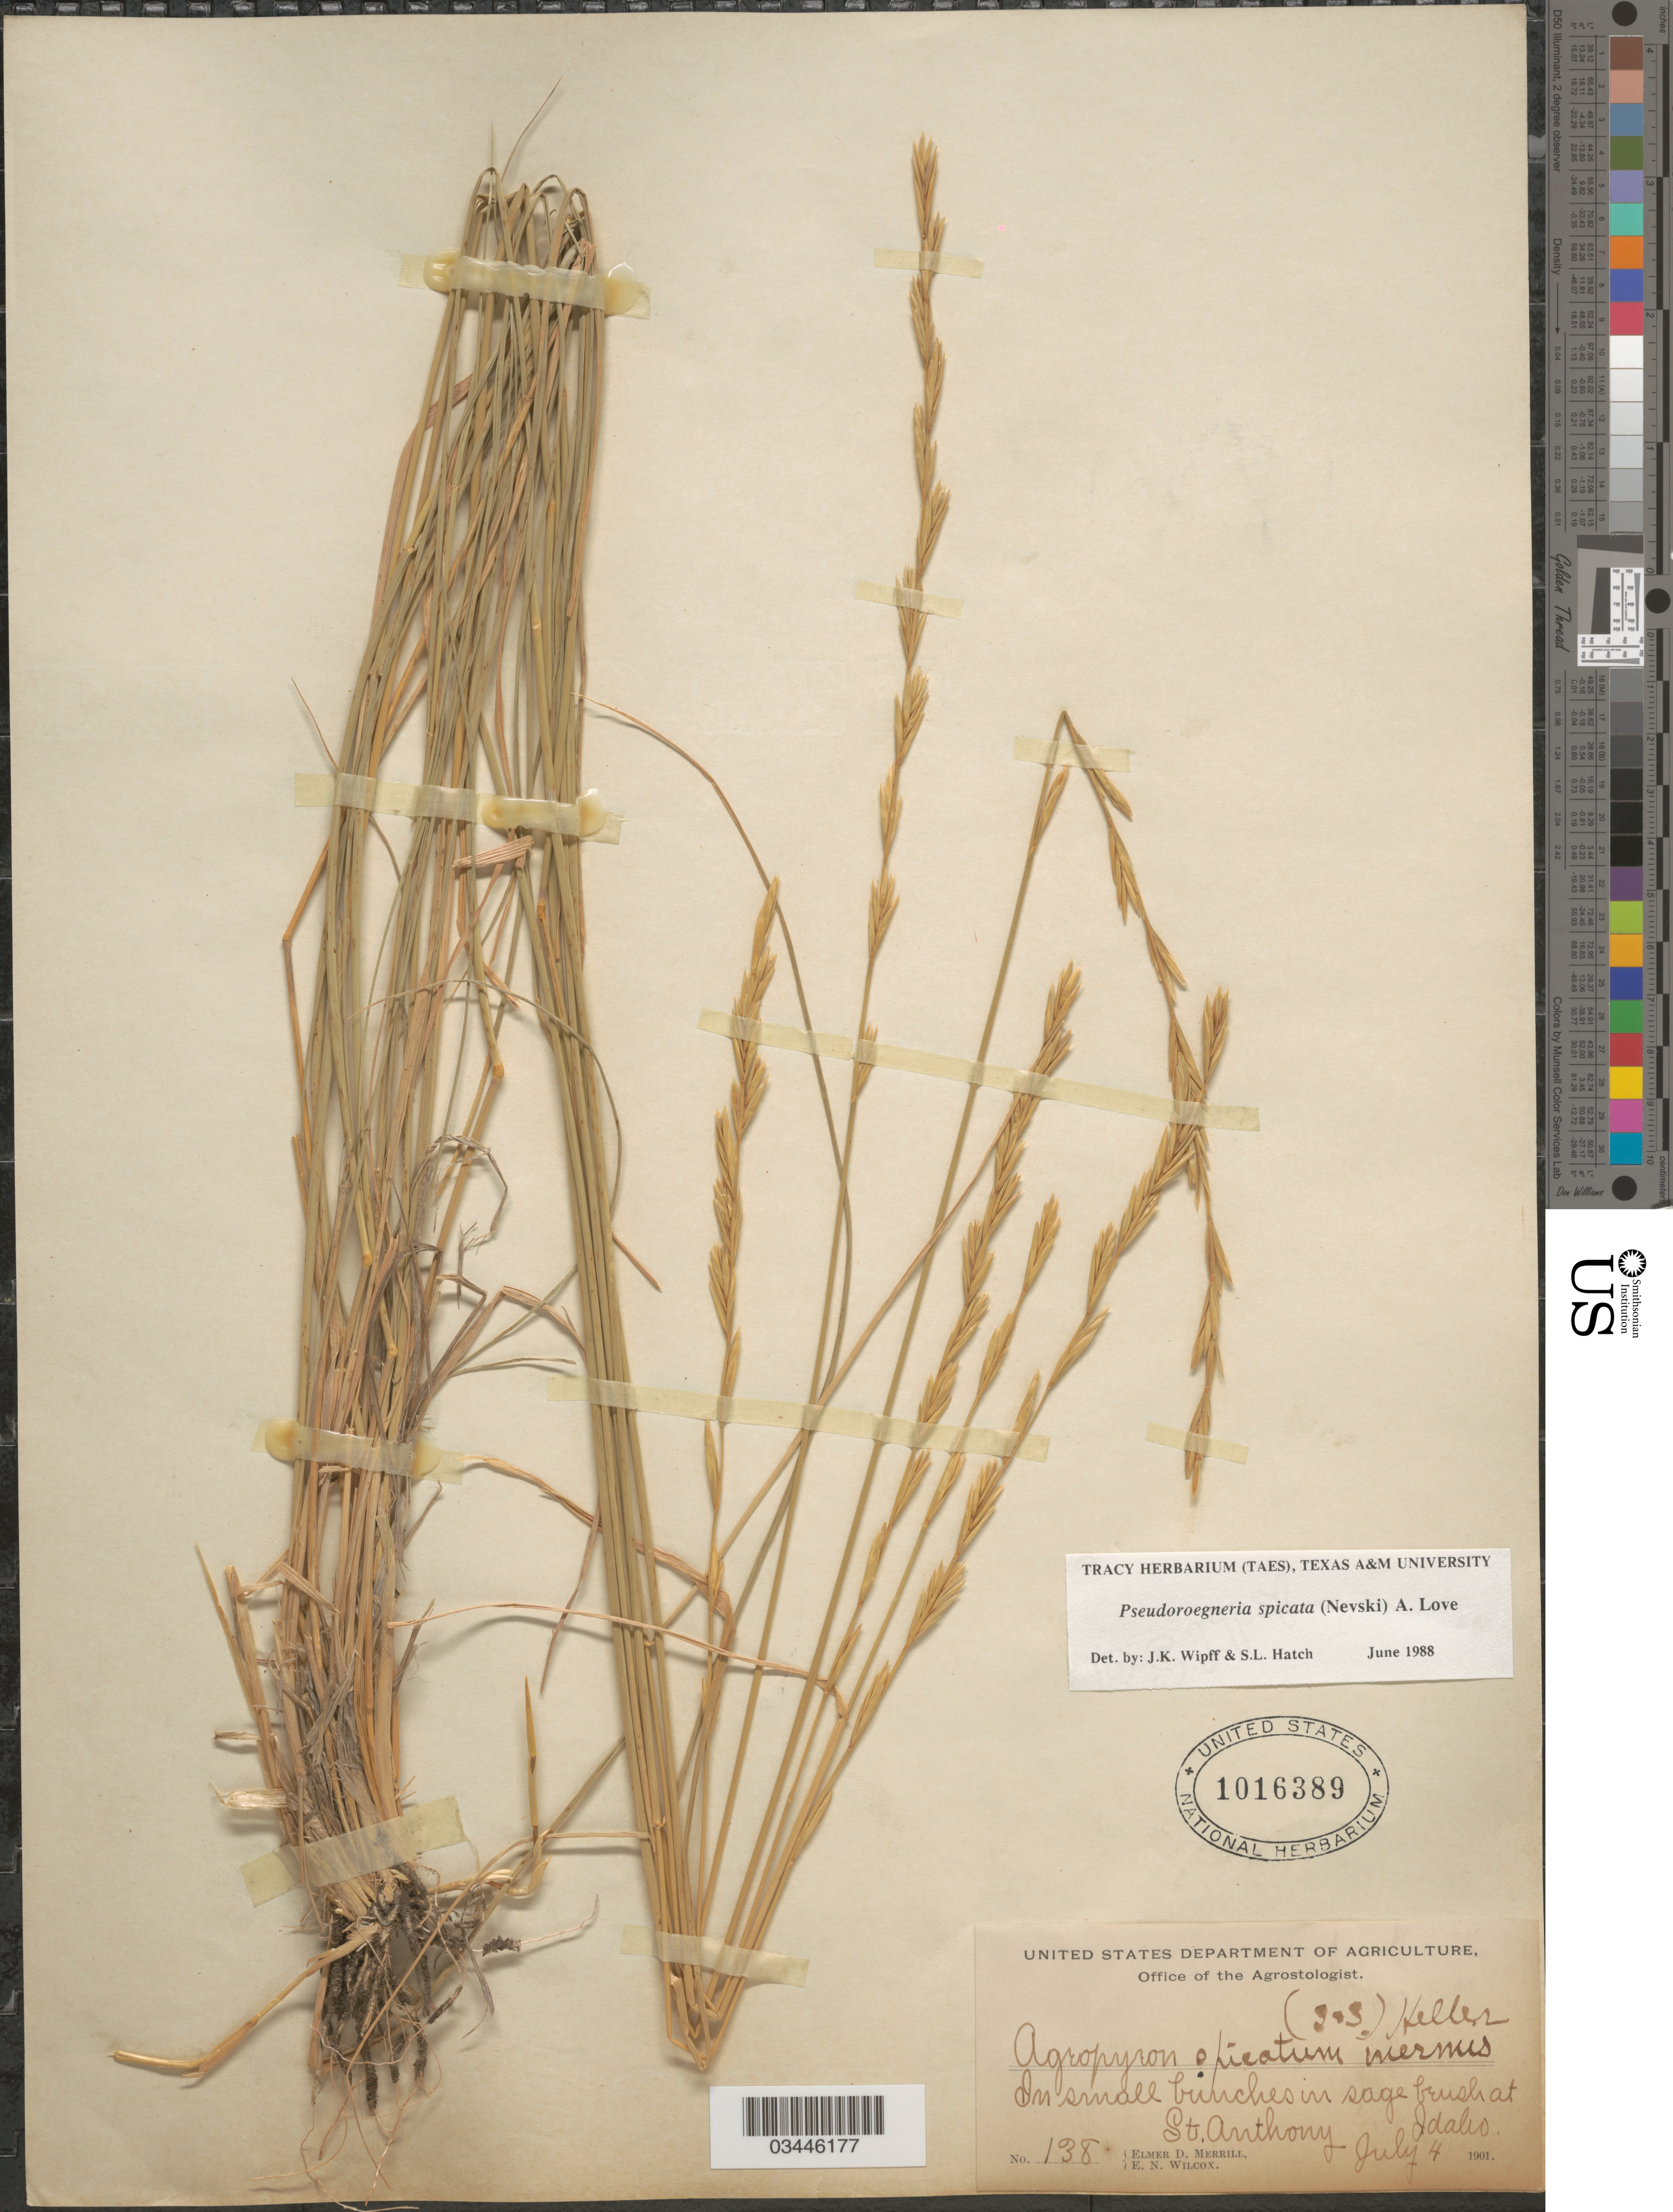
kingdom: Plantae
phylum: Tracheophyta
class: Liliopsida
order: Poales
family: Poaceae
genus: Pseudoroegneria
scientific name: Pseudoroegneria spicata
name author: (Pursh) Á. Löve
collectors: E. D. Merrill & E. Wilcox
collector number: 138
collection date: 1901-07-04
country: United States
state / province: Idaho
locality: In small bunches in sage brush at St. Anthony.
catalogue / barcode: US 1016389